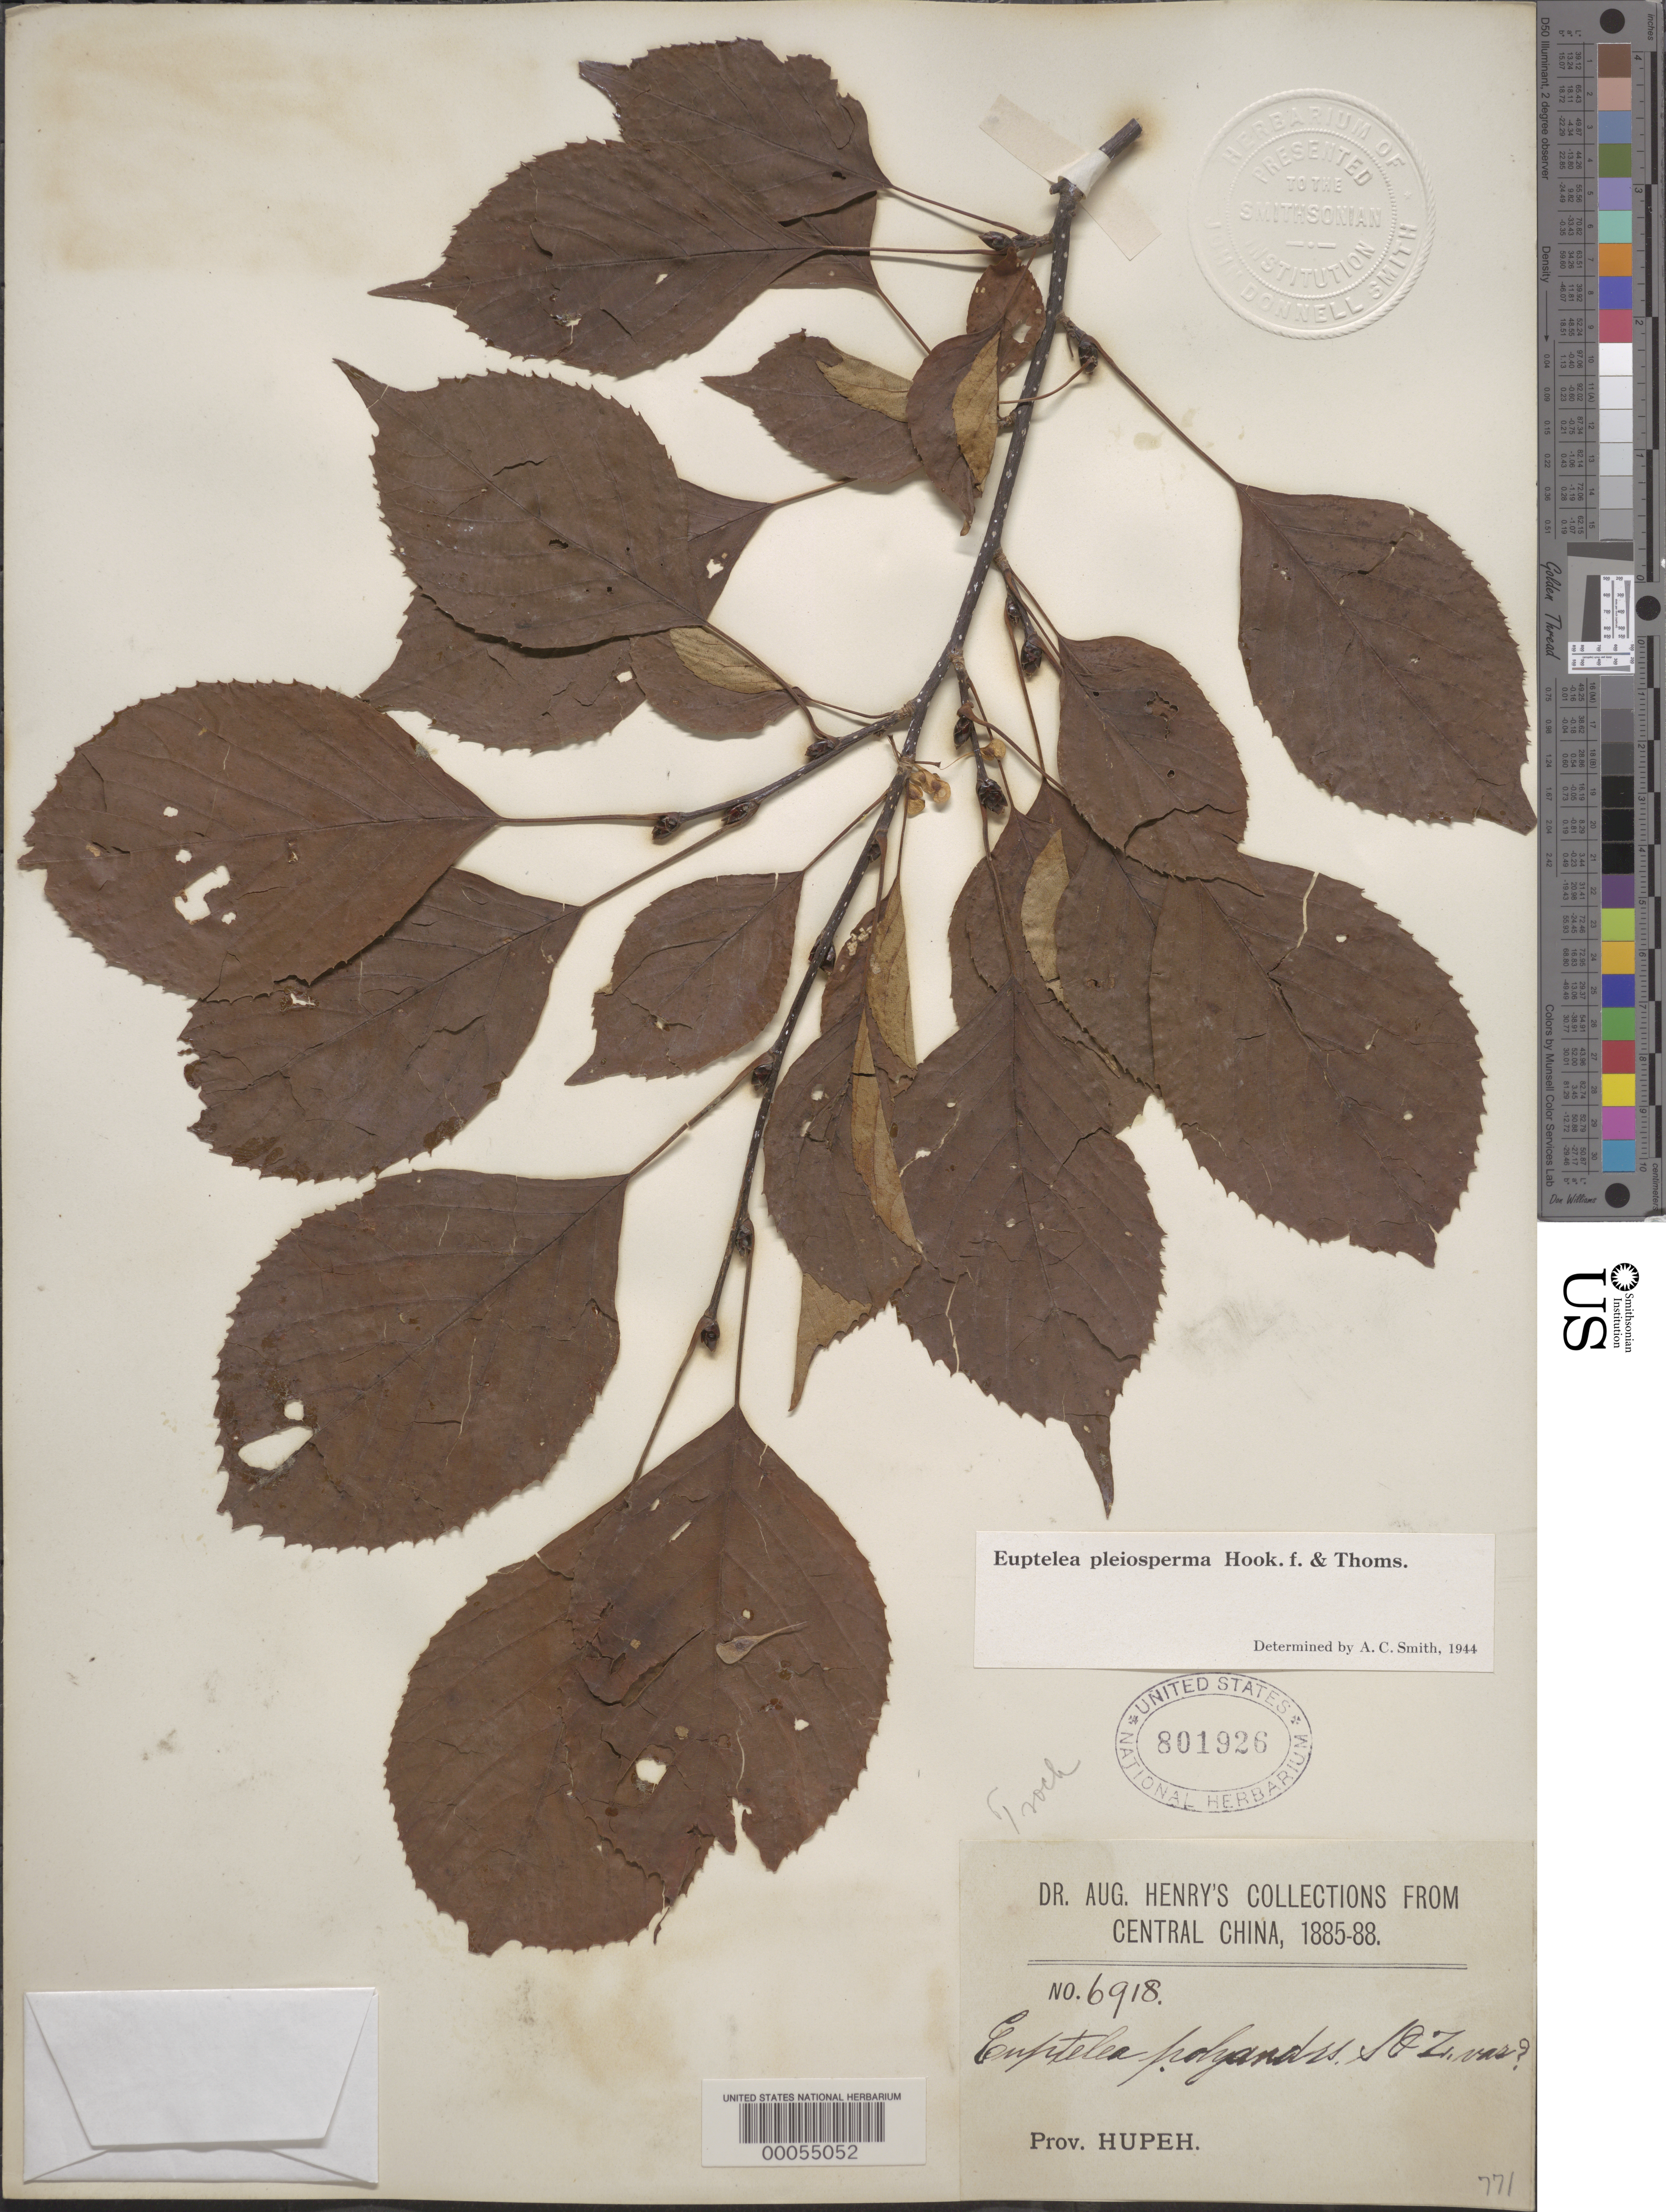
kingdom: Plantae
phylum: Tracheophyta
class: Magnoliopsida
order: Ranunculales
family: Eupteleaceae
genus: Euptelea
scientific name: Euptelea pleiosperma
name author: Hook. f. & Thomson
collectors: A. Henry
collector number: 6918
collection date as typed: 1885 to -- -- 1888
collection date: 1885/1888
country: China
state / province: Hubei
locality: Prov. Hupeh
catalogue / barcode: US 801926